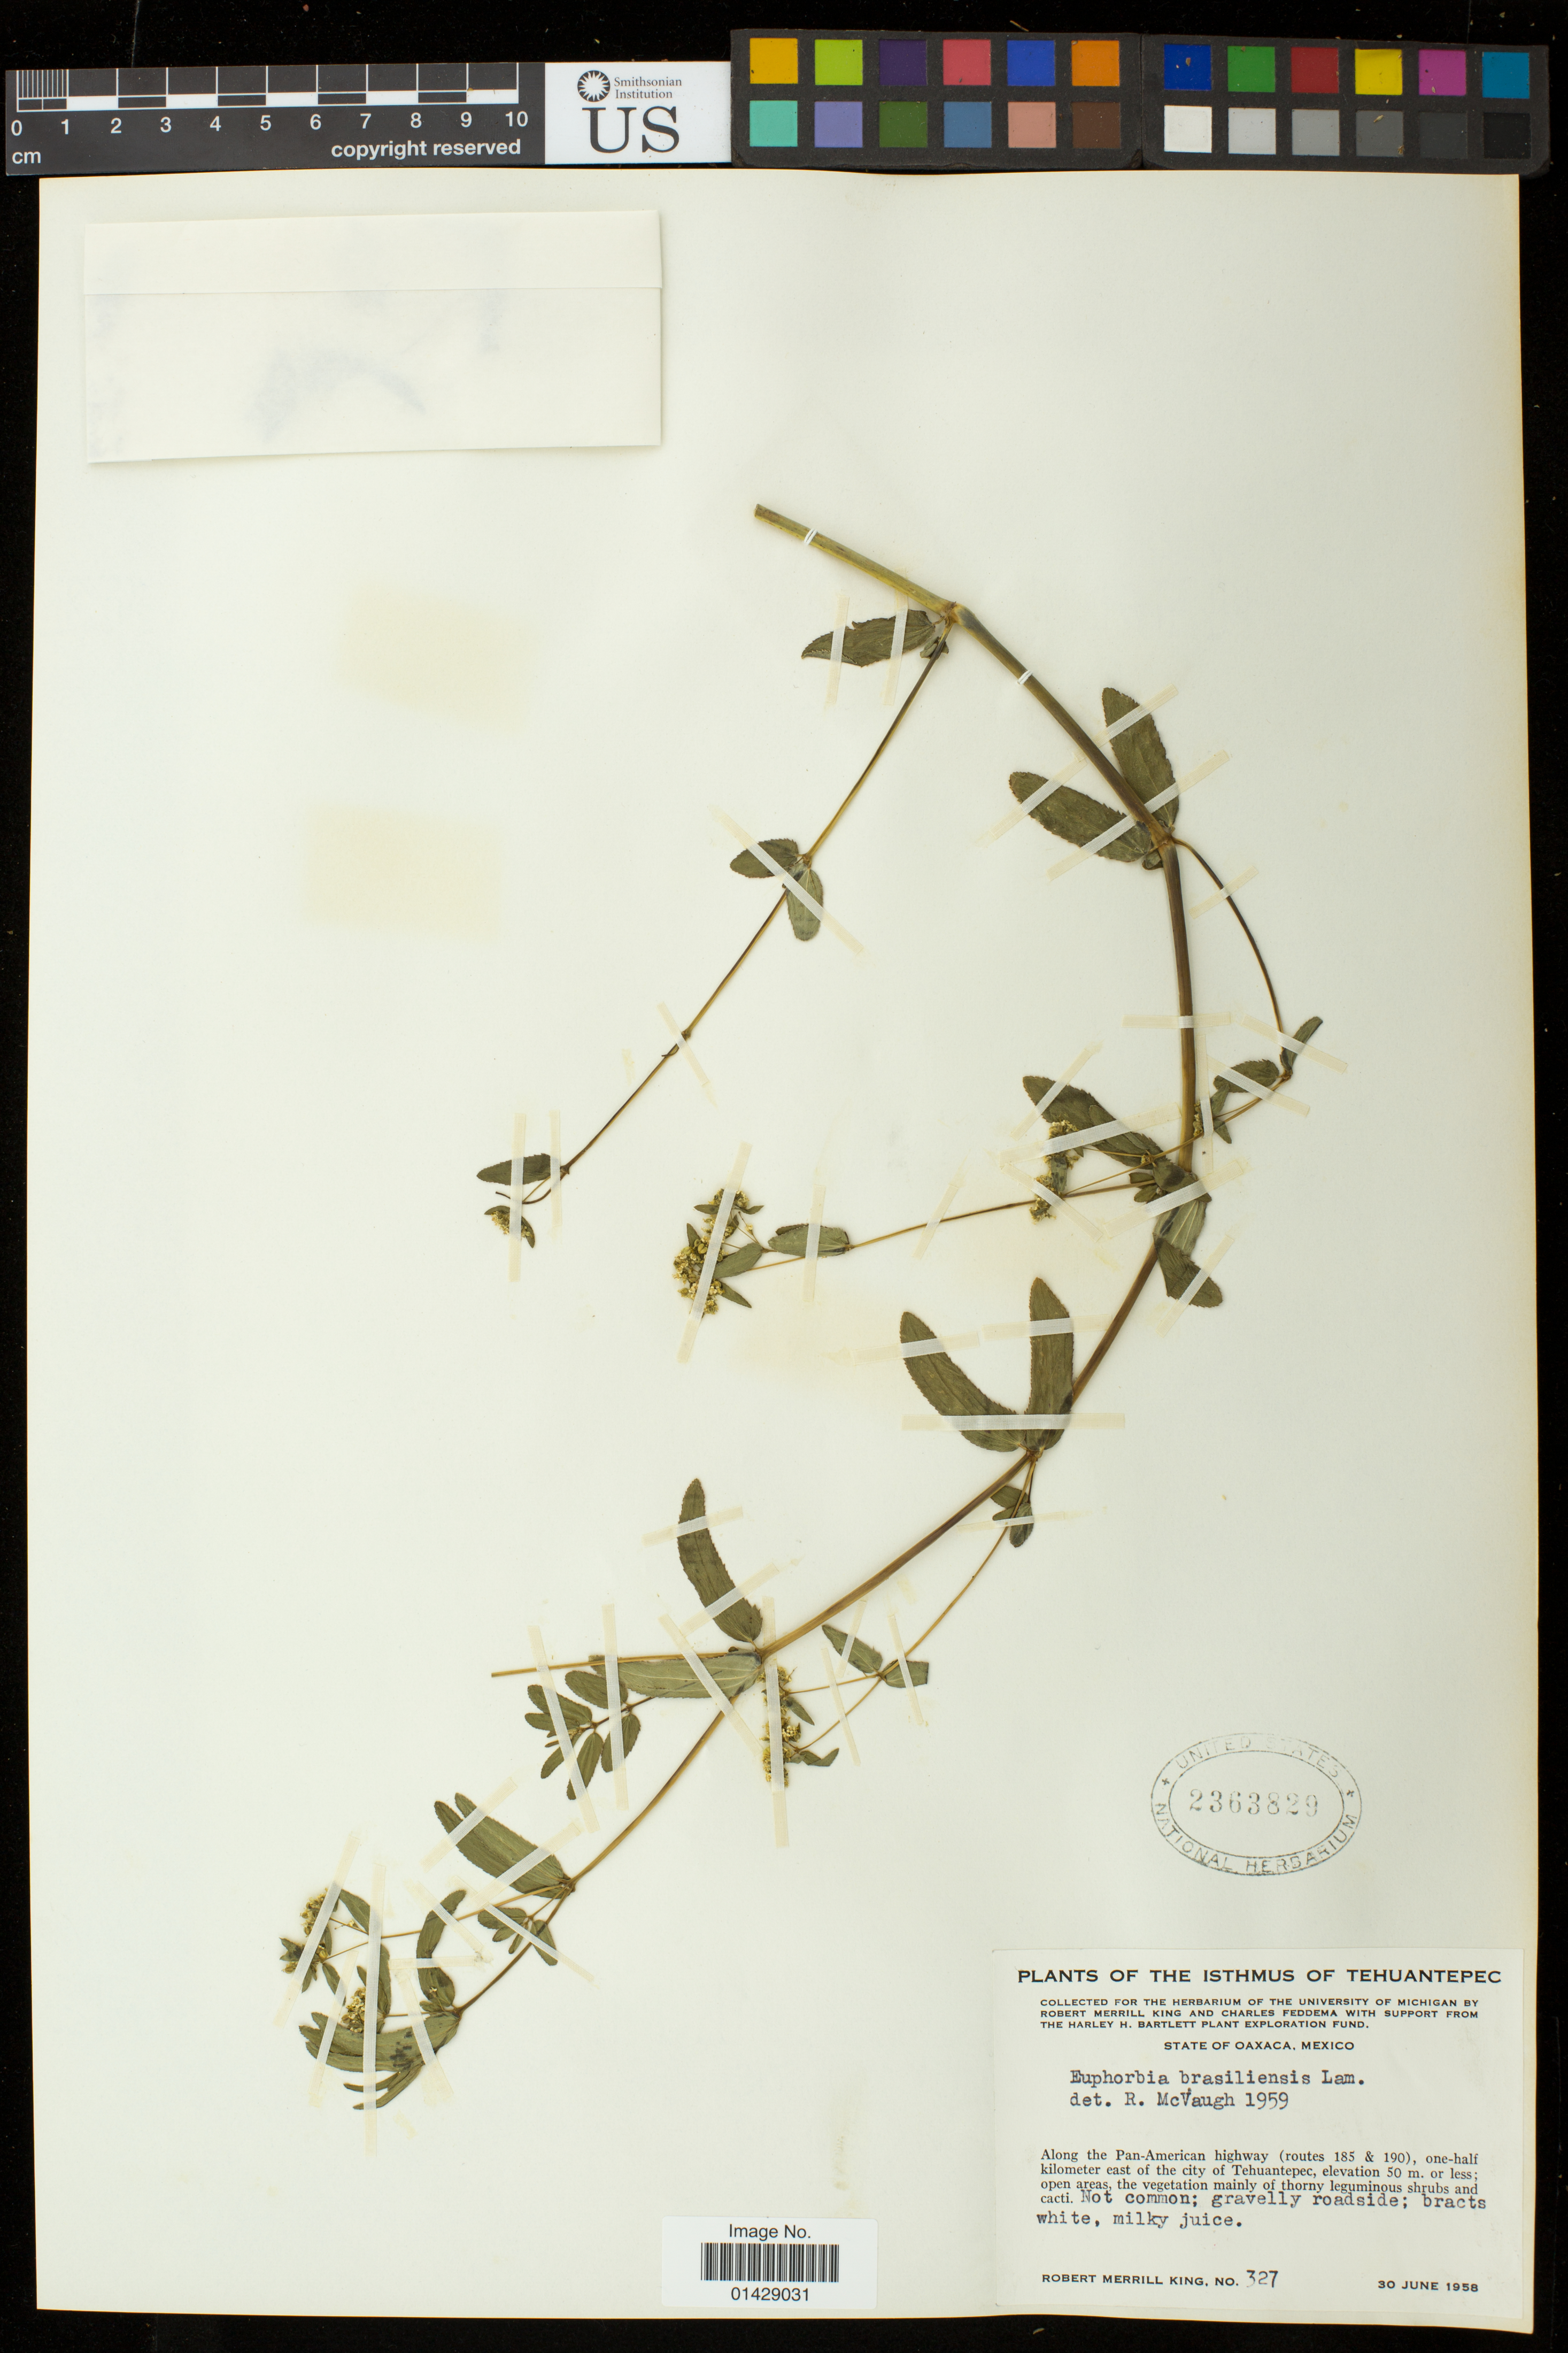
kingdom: Plantae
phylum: Tracheophyta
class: Magnoliopsida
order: Malpighiales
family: Euphorbiaceae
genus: Euphorbia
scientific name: Euphorbia hyssopifolia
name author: L.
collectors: R. M. King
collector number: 327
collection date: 1958-06-30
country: Mexico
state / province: Oaxaca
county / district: Tehuantepec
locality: Along the Pan-American highway (routes 185 & 190), one half kilometer east of the city of Tehuantepec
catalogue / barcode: US 2363829